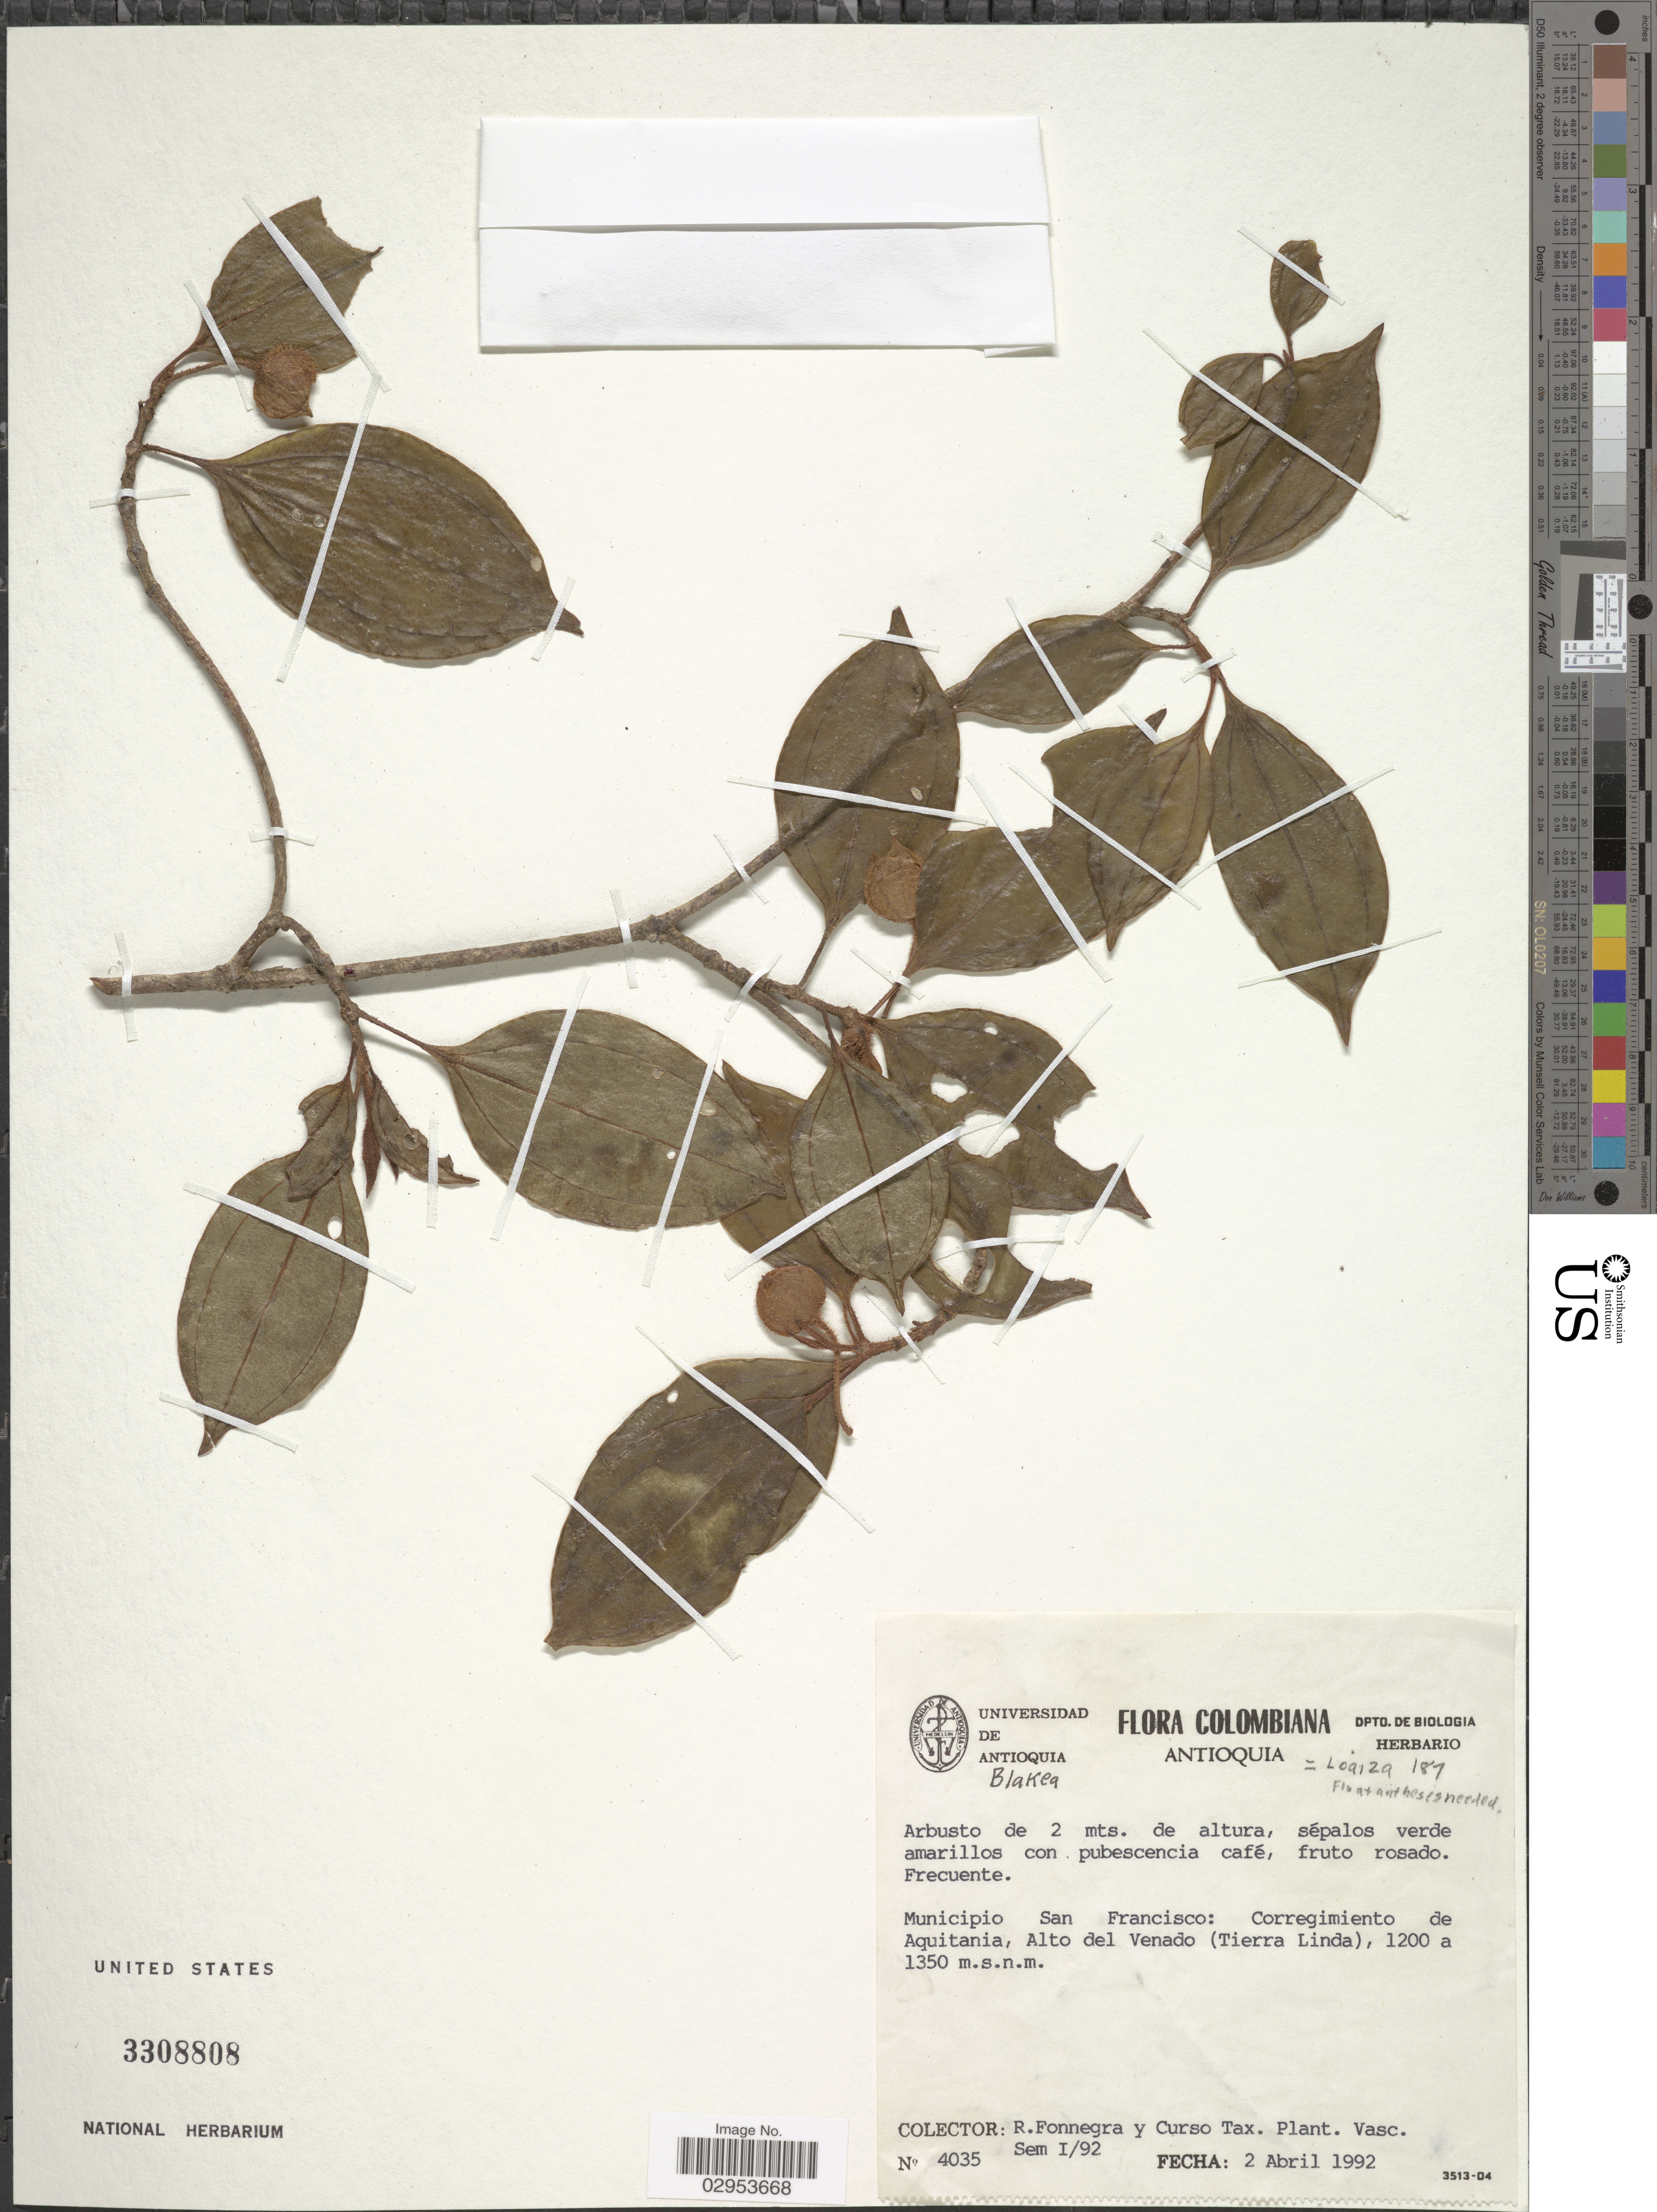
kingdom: Plantae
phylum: Tracheophyta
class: Magnoliopsida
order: Myrtales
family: Melastomataceae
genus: Blakea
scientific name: Blakea sp.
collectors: R. Fonnegra & Curso de Tax. Plant. Vasc. Sem. I/92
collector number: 4035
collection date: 1992-04-02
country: Colombia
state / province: Antioquia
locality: Municipio San Francisco: Corregimiento de Aquitania, Alto del Venado (Tierra Linda).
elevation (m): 1200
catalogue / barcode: US 3308808